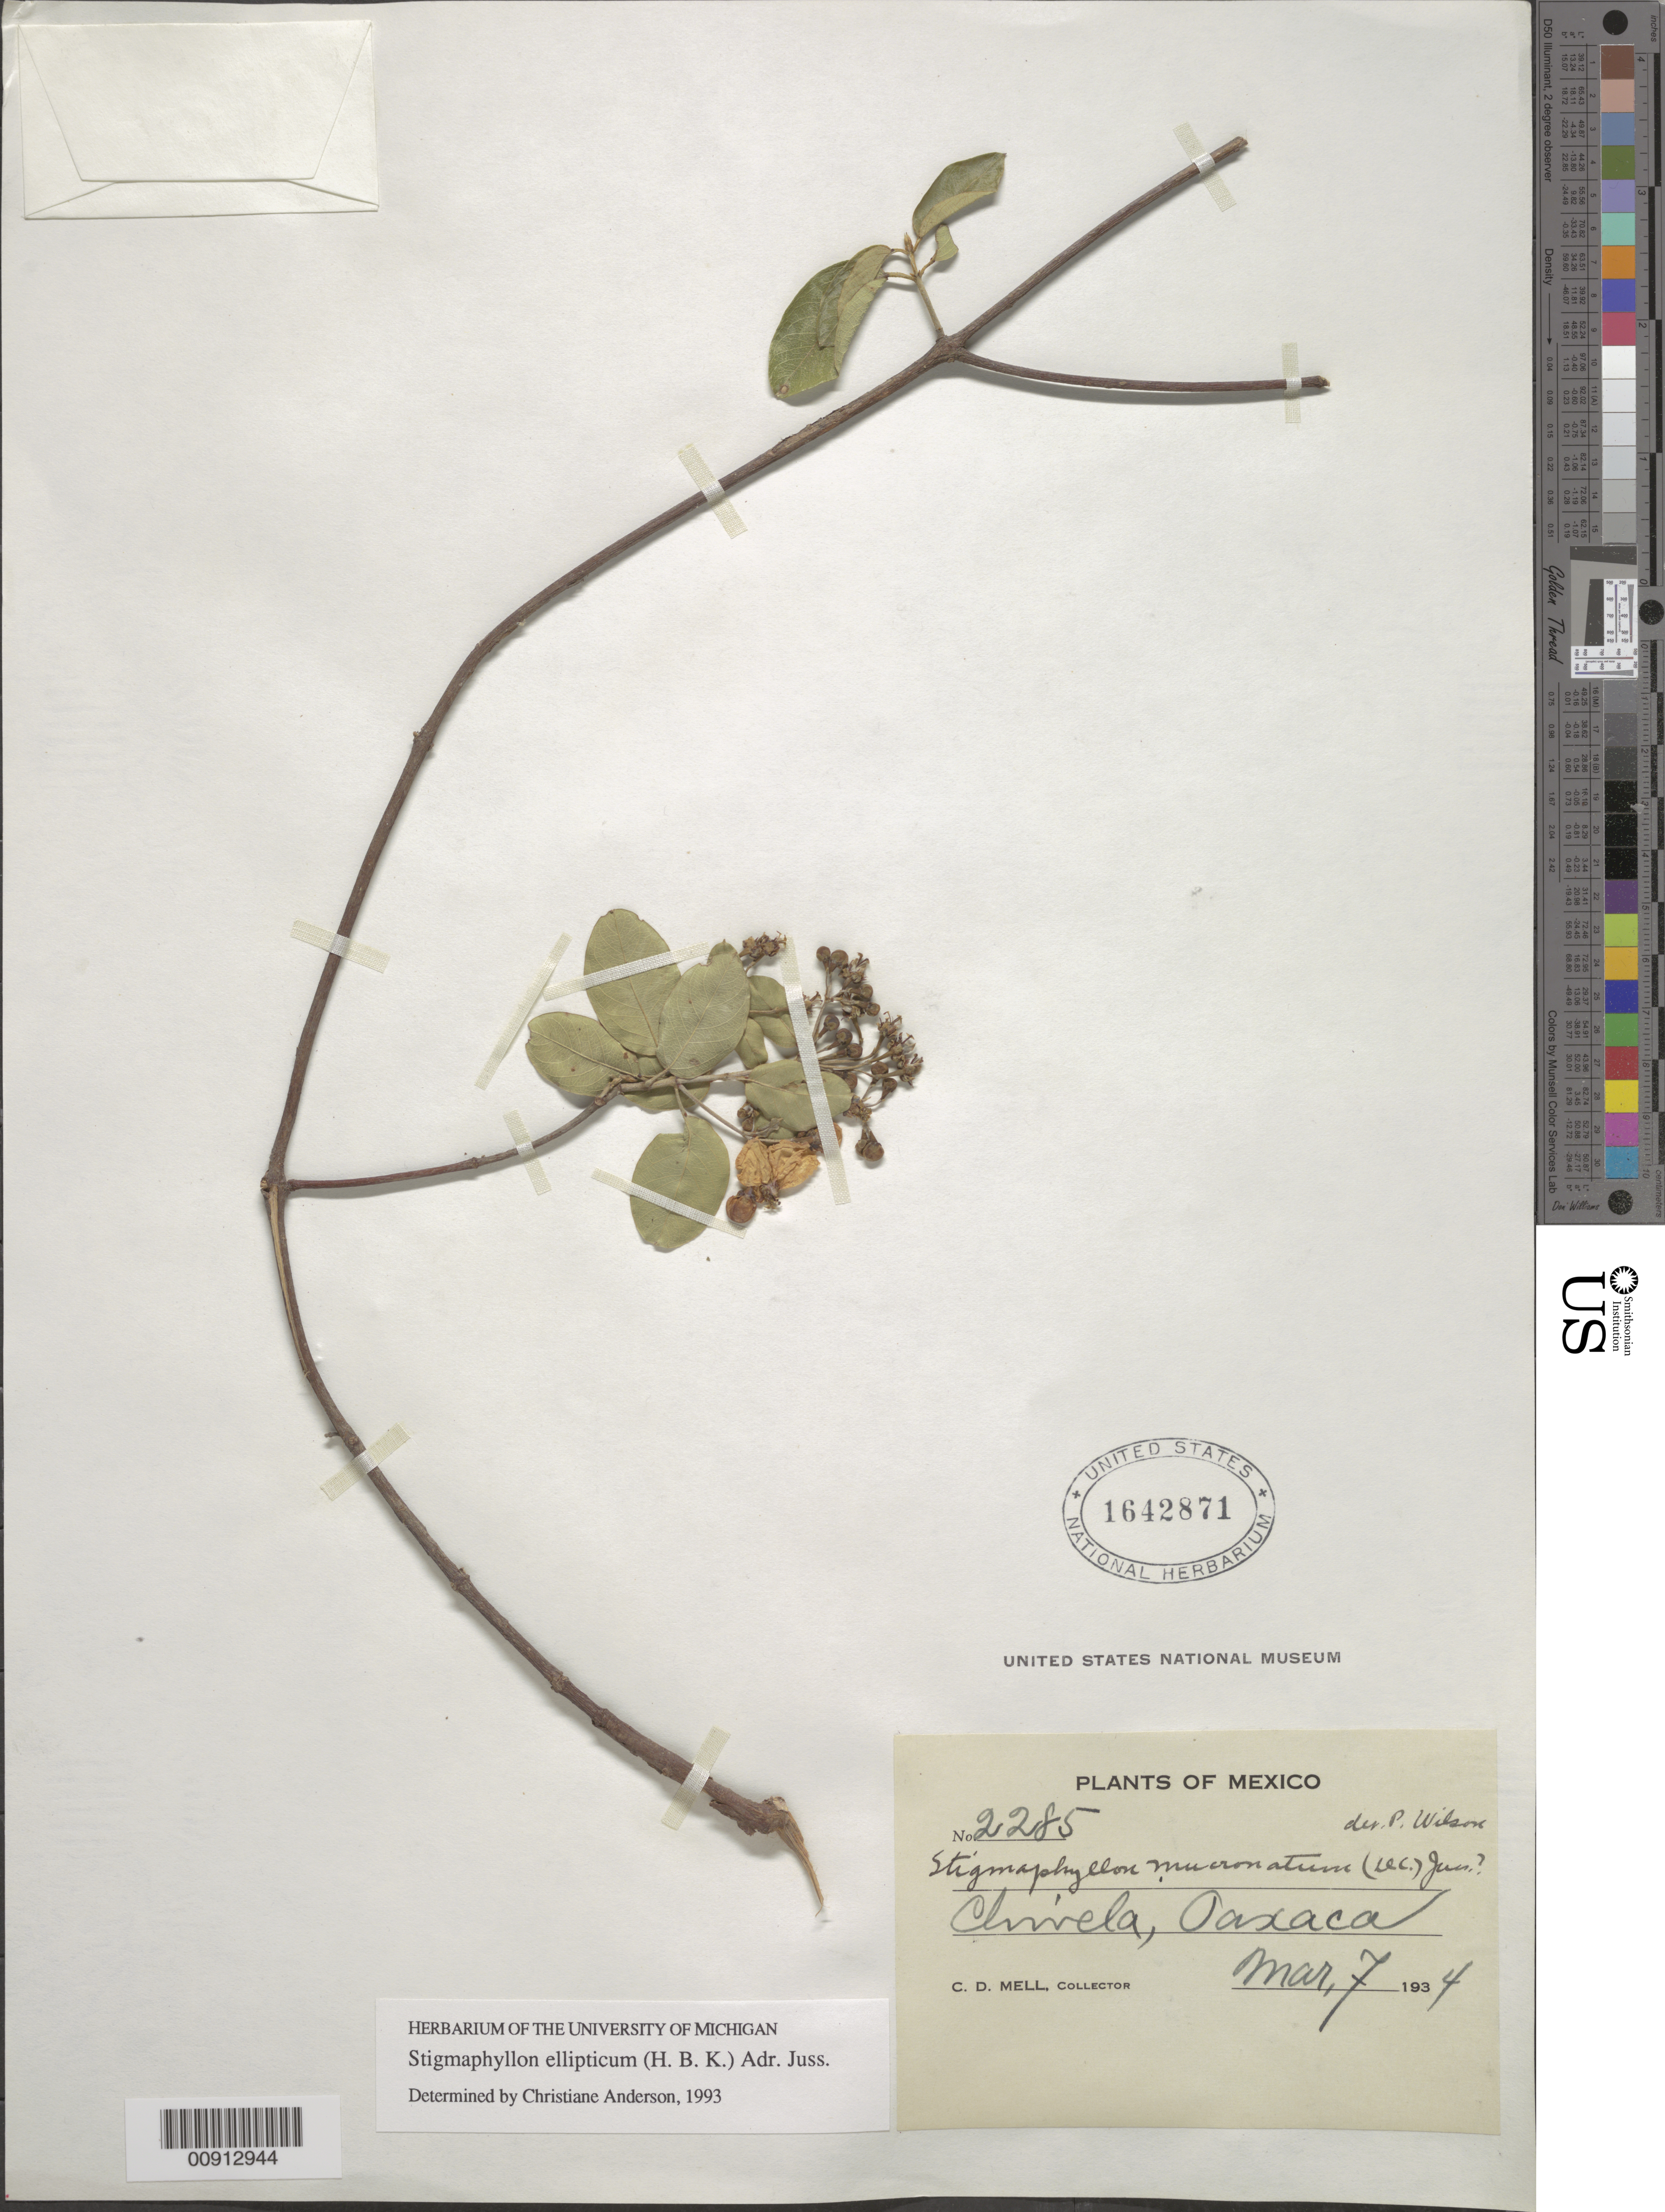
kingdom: Plantae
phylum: Tracheophyta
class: Magnoliopsida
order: Malpighiales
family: Malpighiaceae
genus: Stigmaphyllon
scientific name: Stigmaphyllon ellipticum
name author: (Kunth) A. Juss.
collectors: C. D. Mell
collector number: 2285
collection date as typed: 07 Mar 1934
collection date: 1934-03-07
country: Mexico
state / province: Oaxaca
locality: Chivela, Oaxaca.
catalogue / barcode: US 1642871